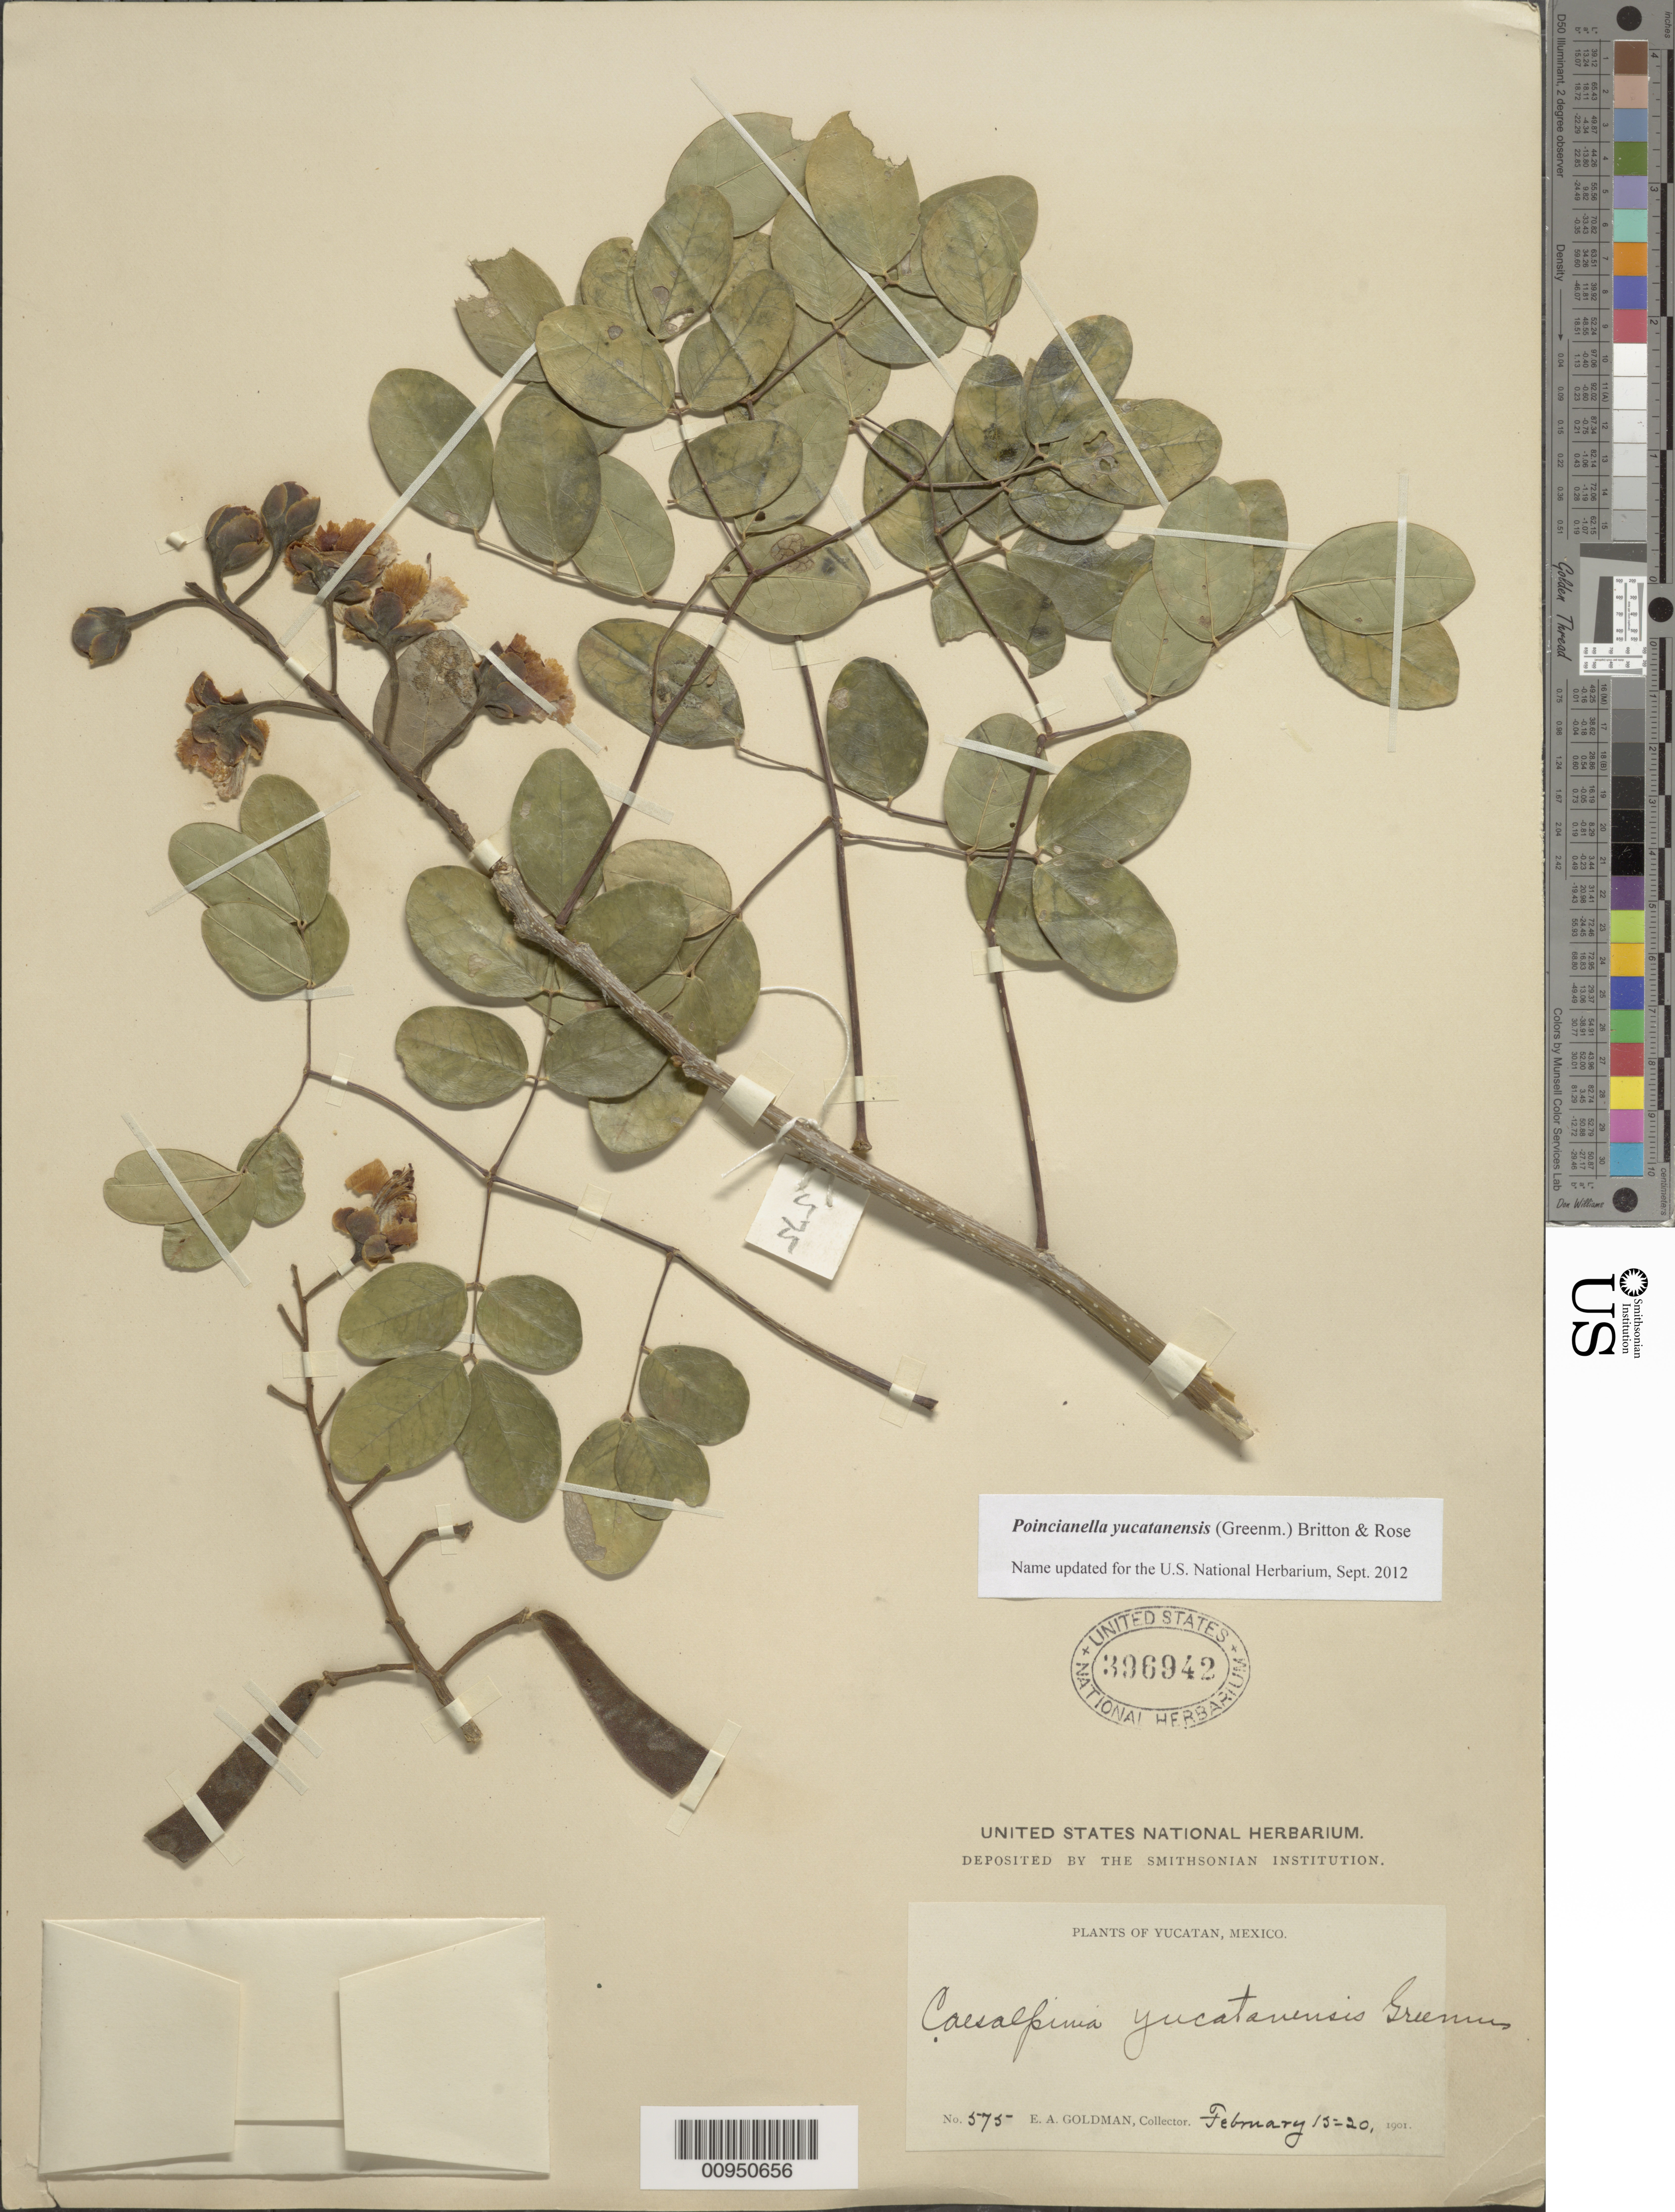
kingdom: Plantae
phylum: Tracheophyta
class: Magnoliopsida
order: Fabales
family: Fabaceae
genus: Erythrostemon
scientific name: Erythrostemon yucatanensis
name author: (Greenm.) Gagnon & G.P. Lewis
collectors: E. A. Goldman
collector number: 575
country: Mexico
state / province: Yucatán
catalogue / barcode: US 396942